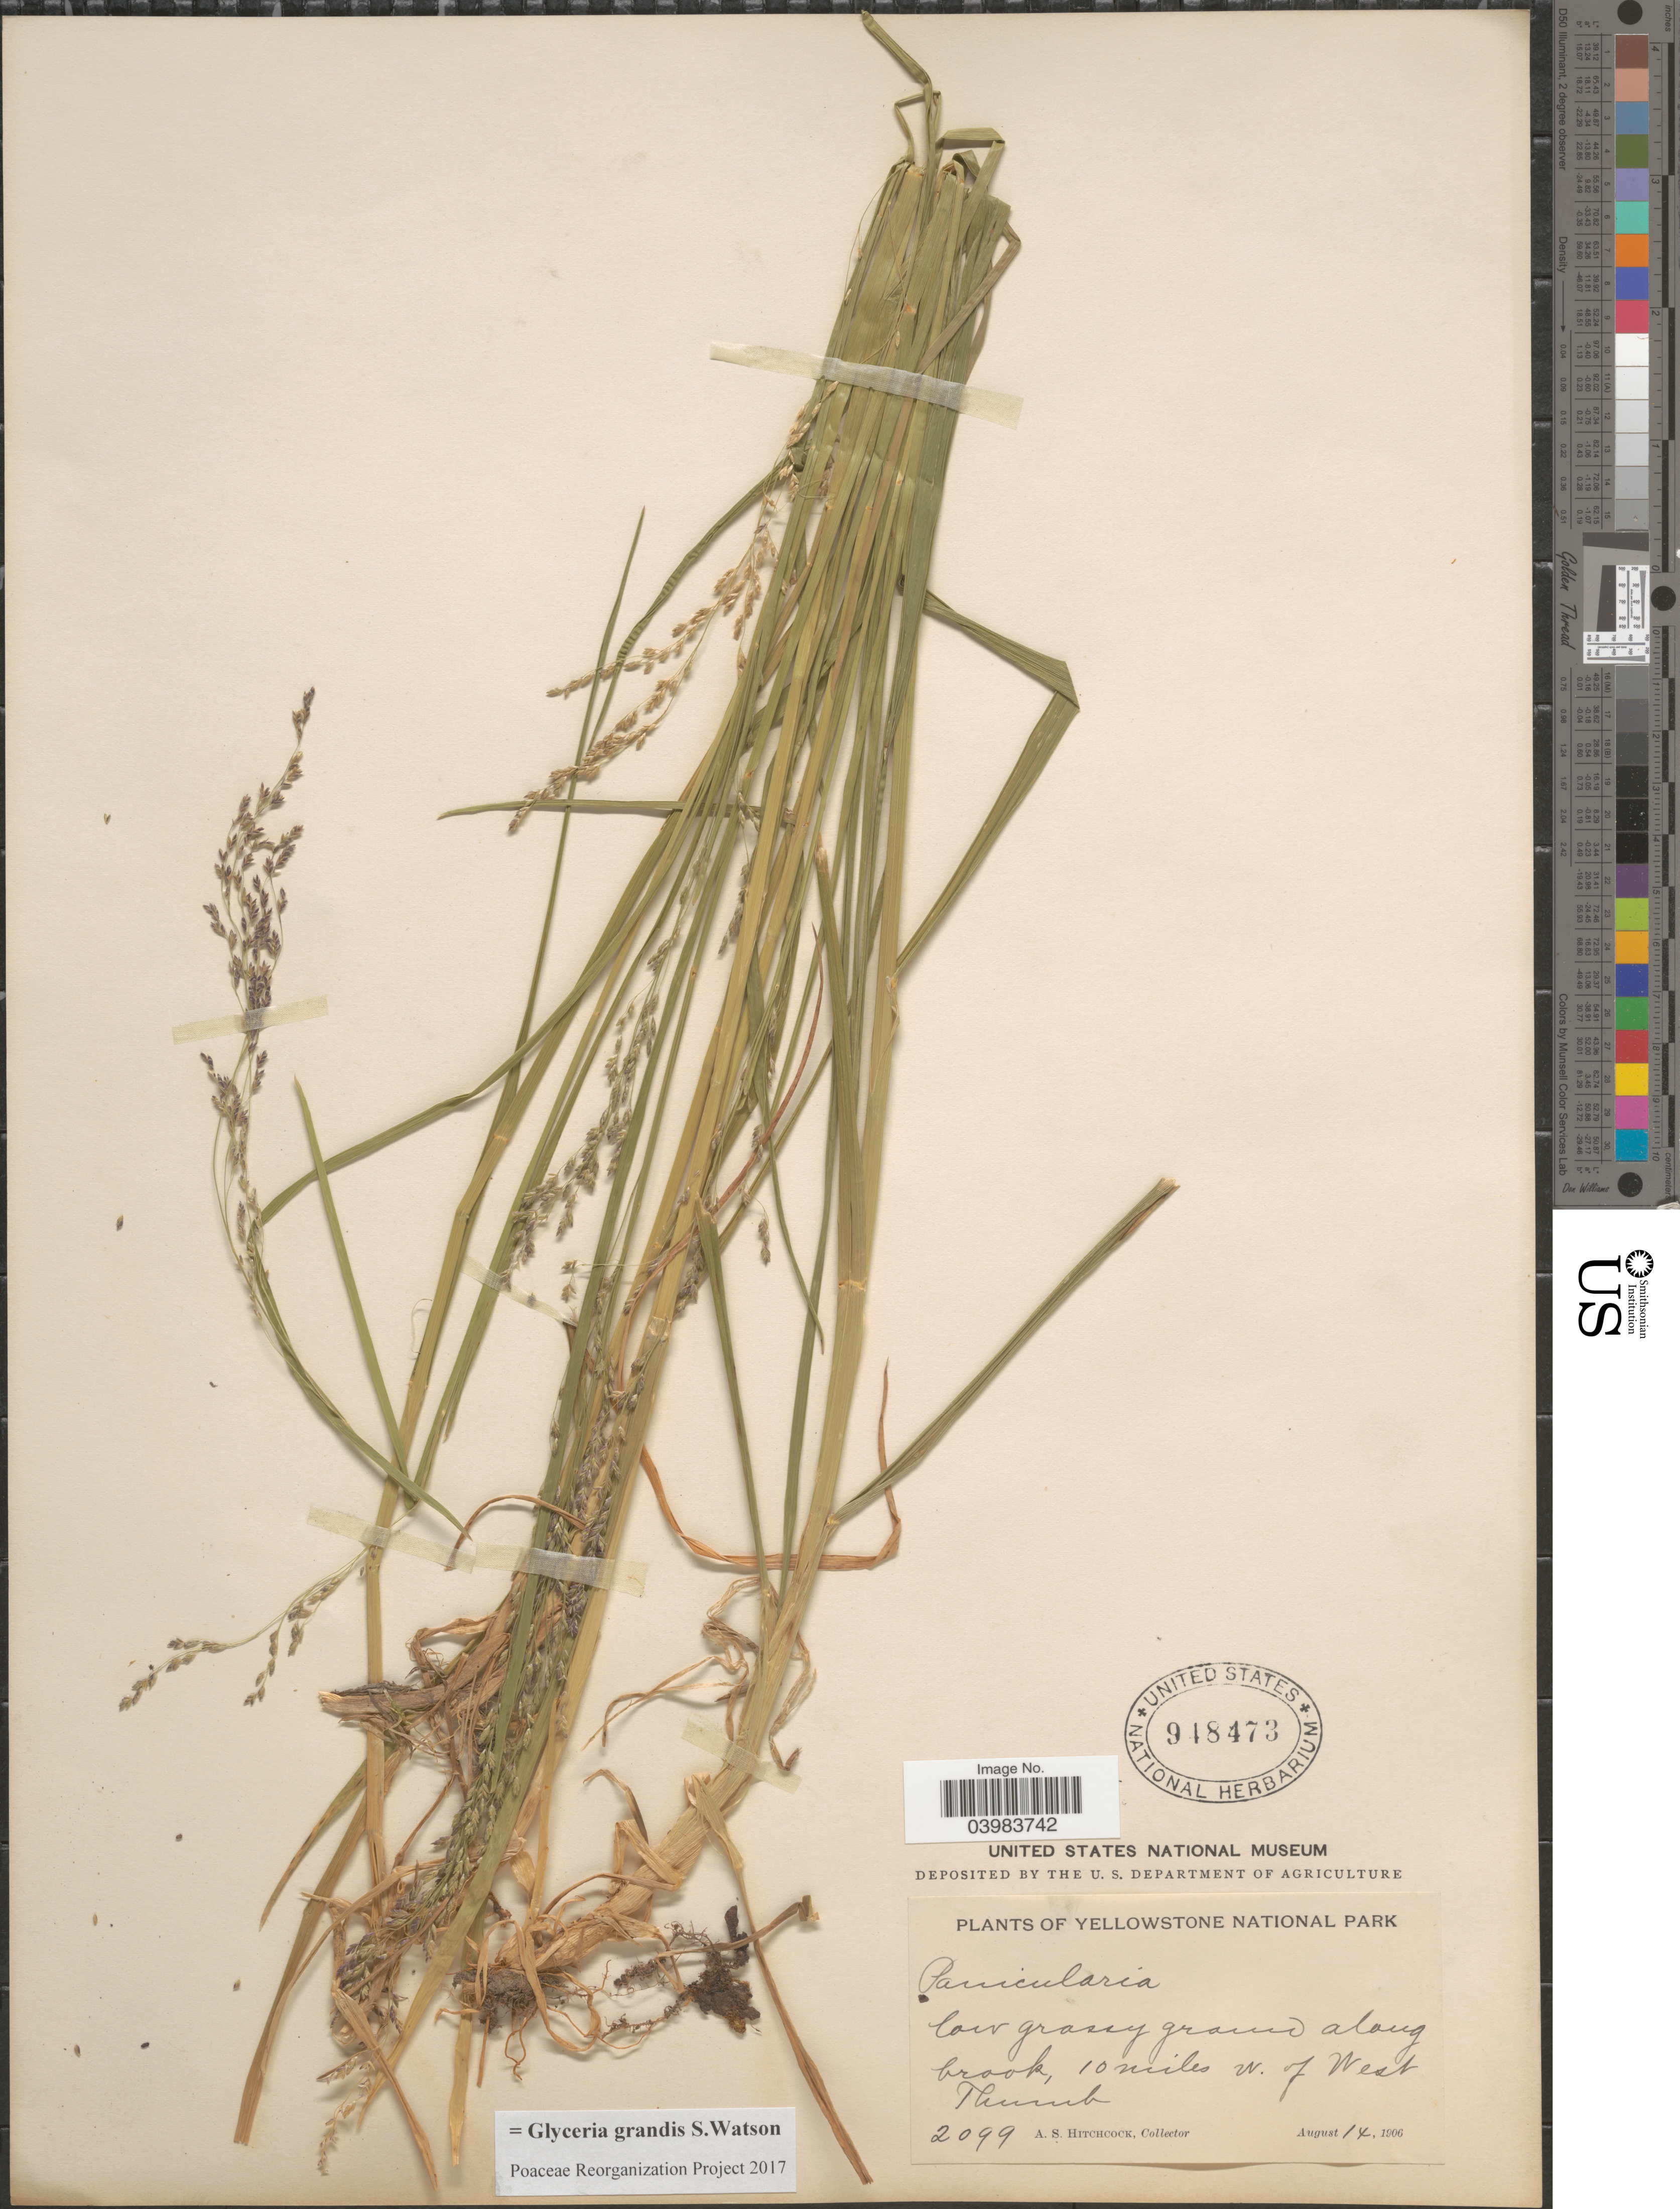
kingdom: Plantae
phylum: Tracheophyta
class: Liliopsida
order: Poales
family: Poaceae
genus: Glyceria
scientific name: Glyceria grandis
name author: S. Watson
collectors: A. S. Hitchcock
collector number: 2099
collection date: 1906-08-14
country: United States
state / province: Wyoming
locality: Yellowstone National Park. 10 miles w. of West Thumb.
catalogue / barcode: US 948473